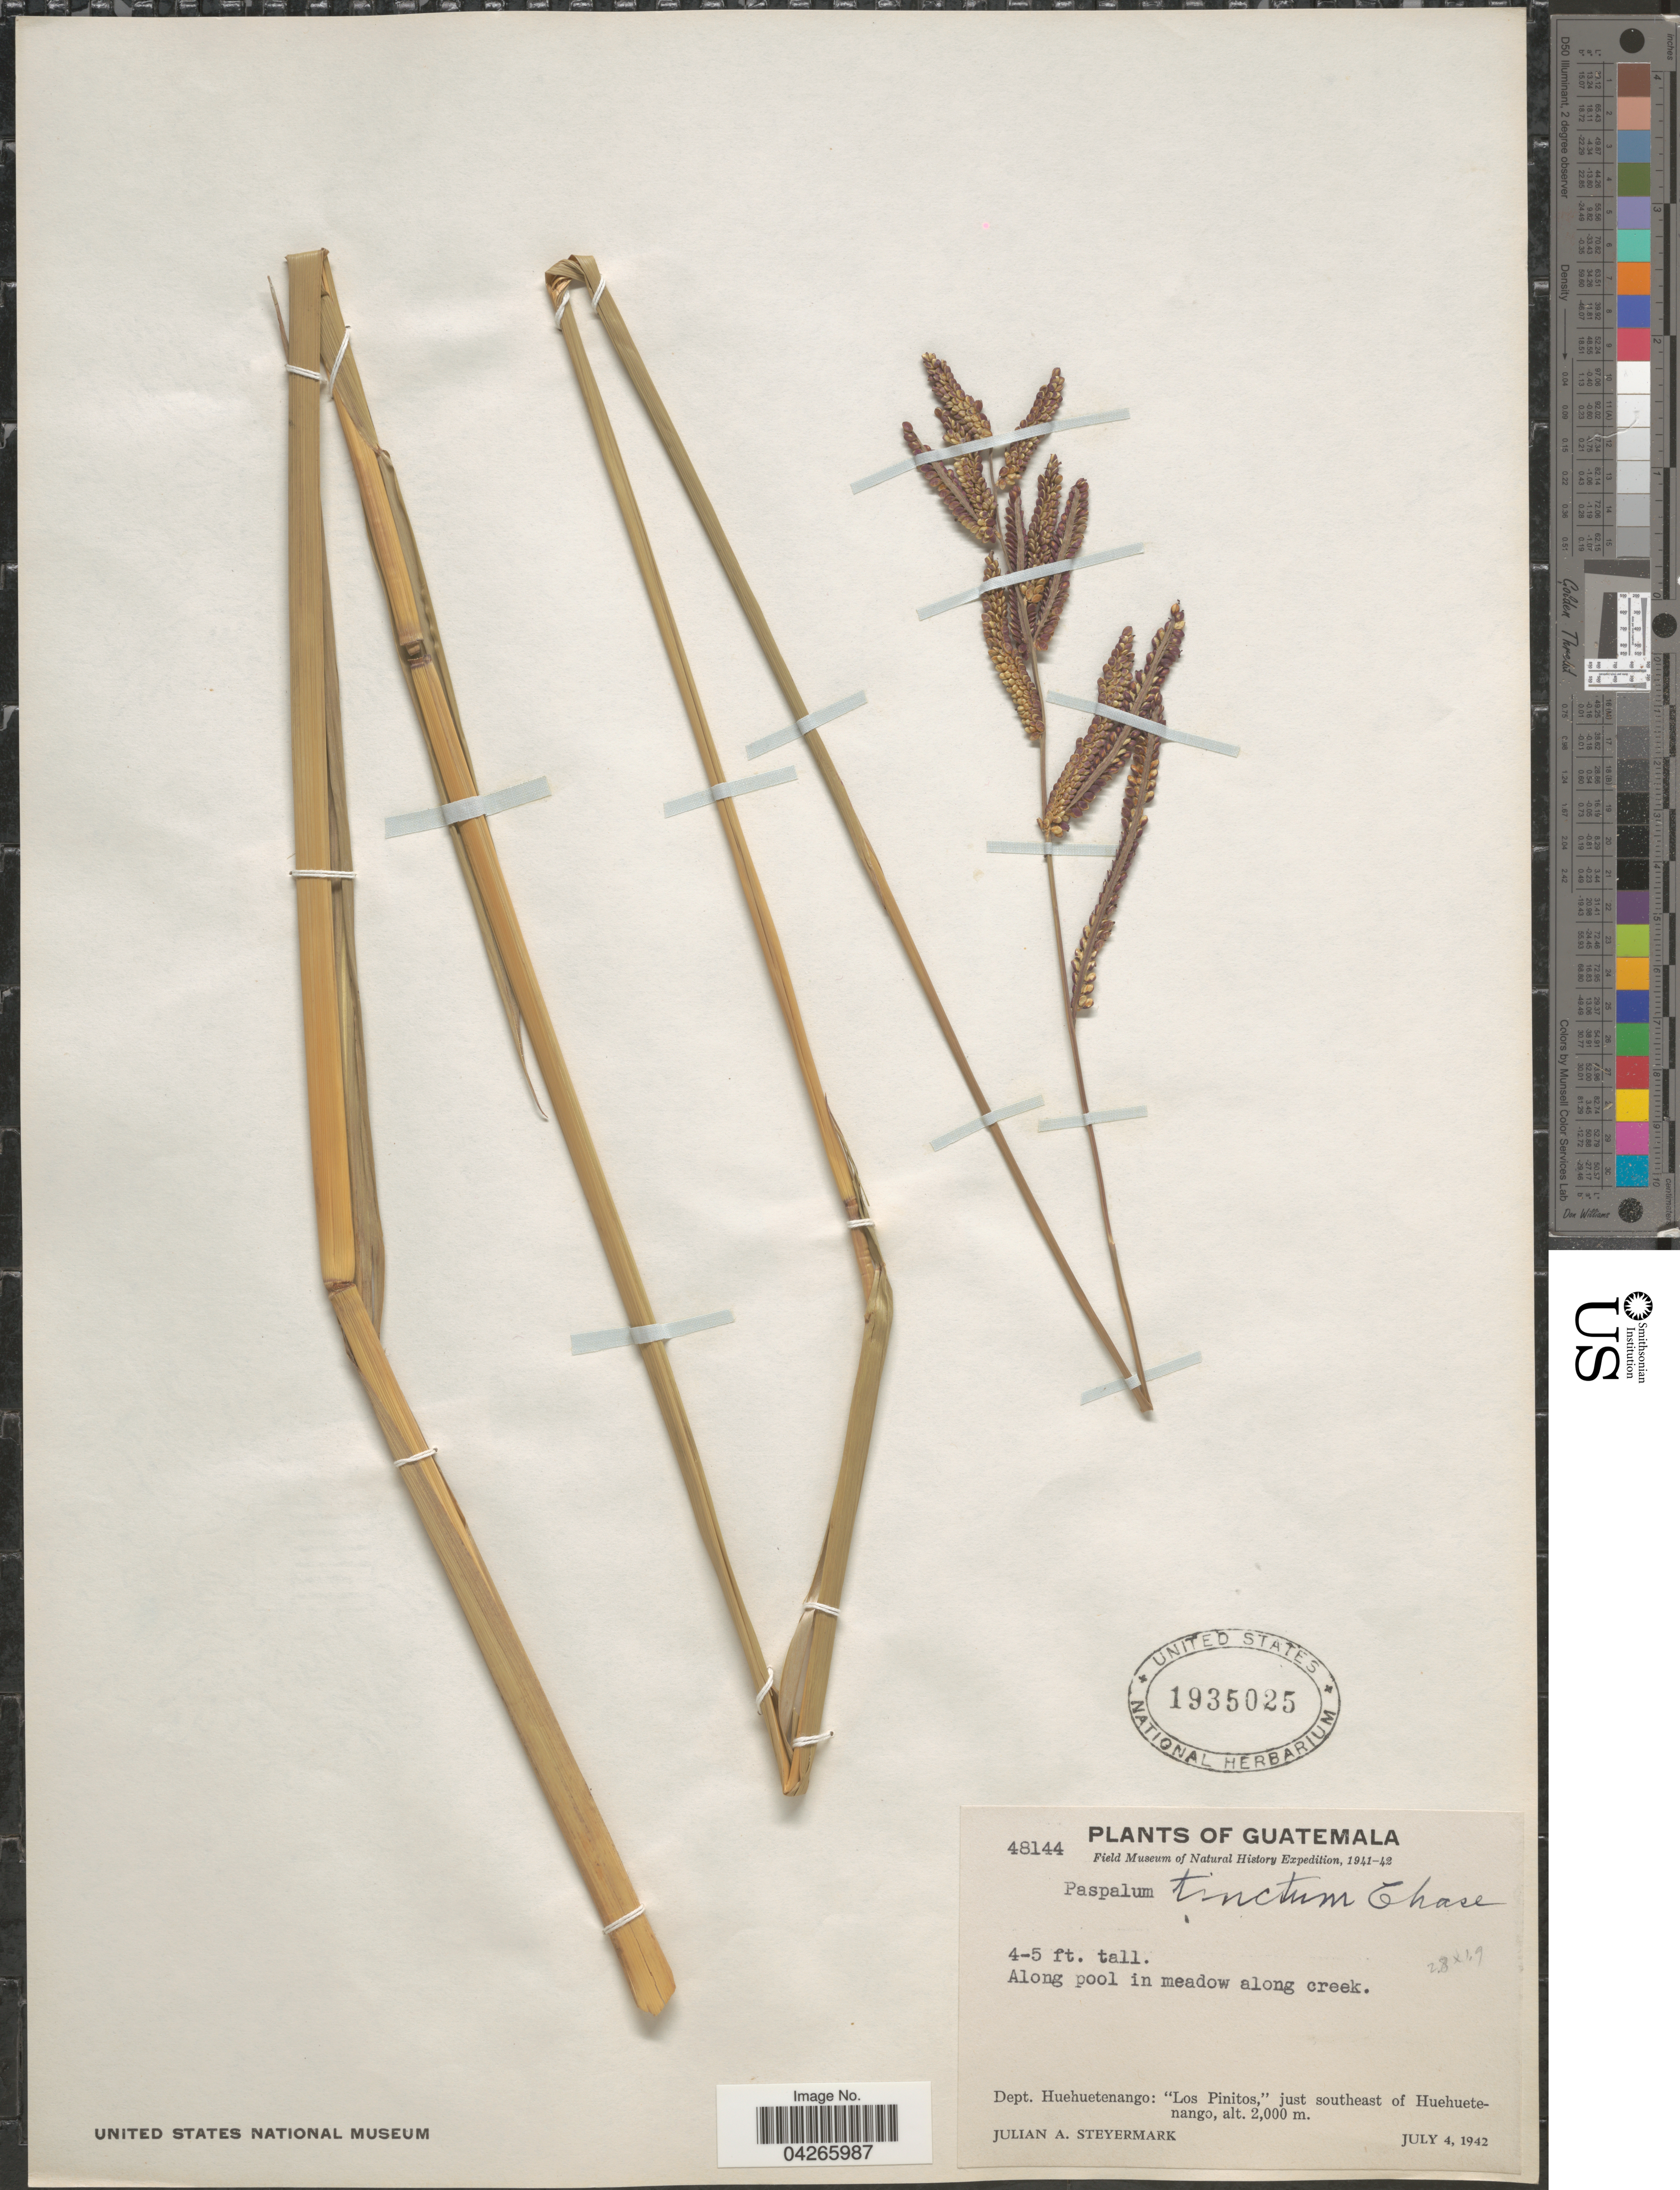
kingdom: Plantae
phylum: Tracheophyta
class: Liliopsida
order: Poales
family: Poaceae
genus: Paspalum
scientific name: Paspalum tinctum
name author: Chase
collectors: J. Steyermark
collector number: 48144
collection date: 1942-07-04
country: Guatemala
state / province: Huehuetenango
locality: Field Museum of Natural History Expedition, 1941-42. Dept. Huehuetenango: "Los Pinitos," just southeast of Huehuetenango.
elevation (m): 2000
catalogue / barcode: US 1935025